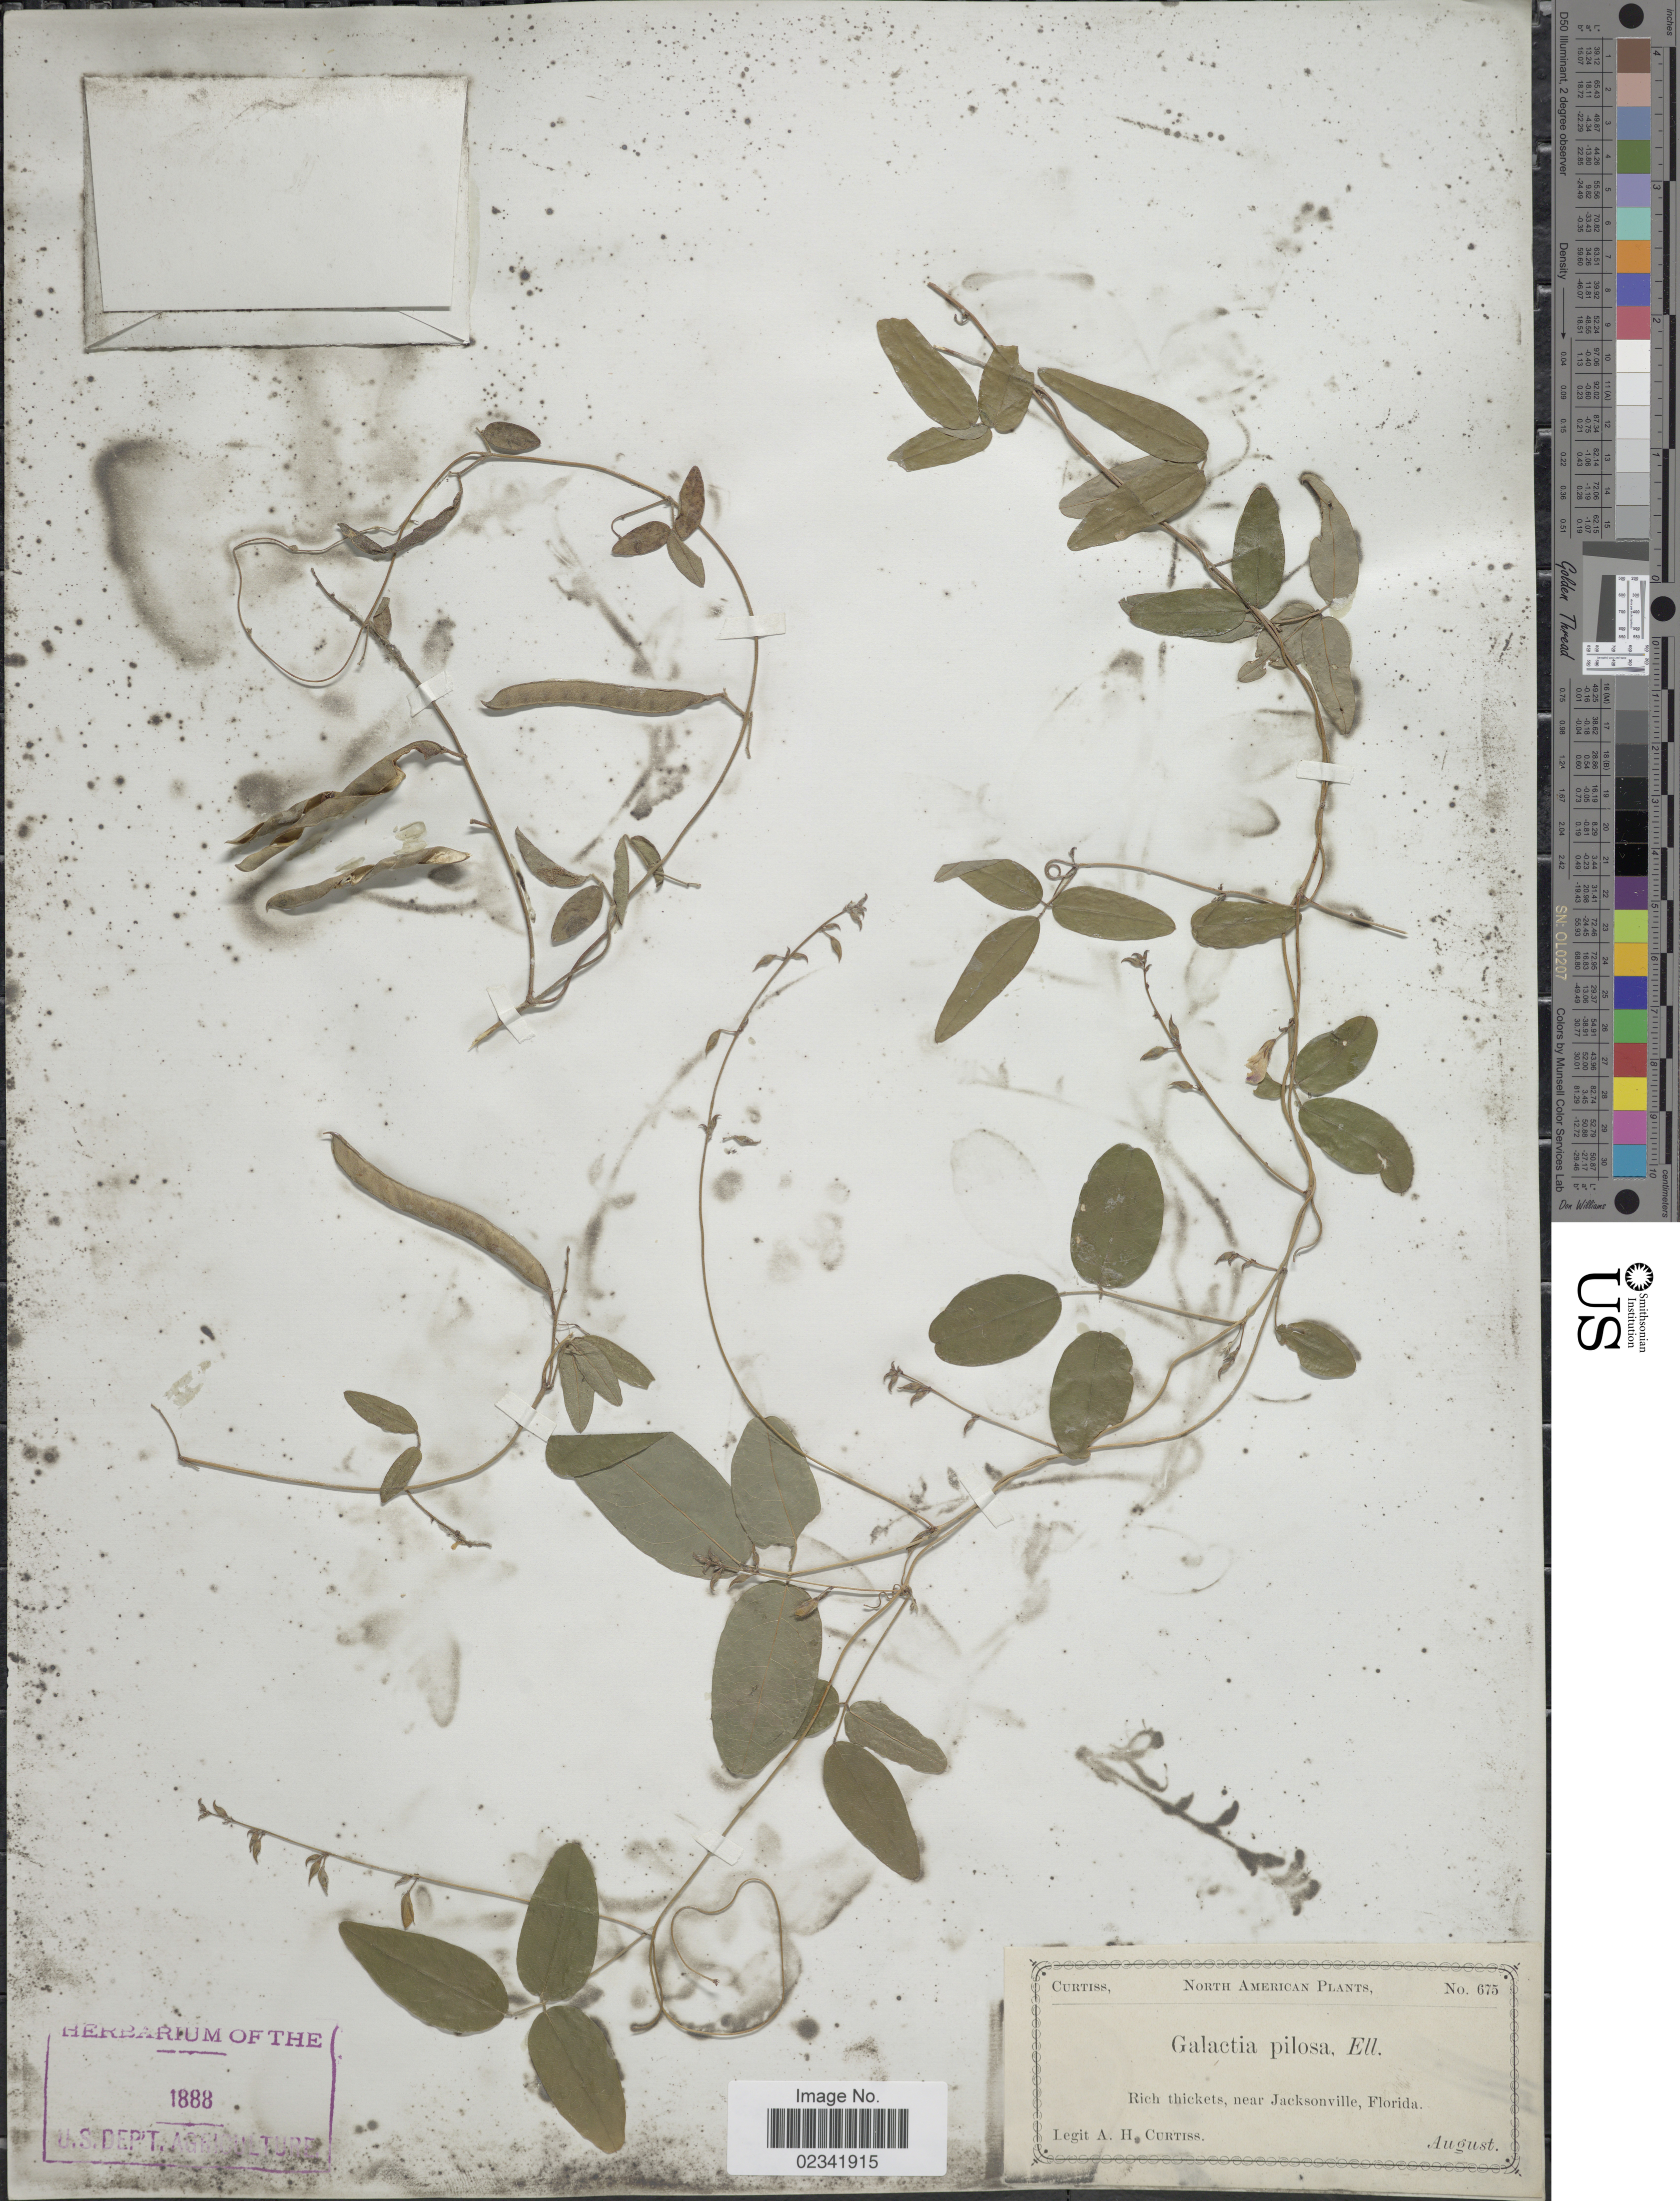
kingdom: Plantae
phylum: Tracheophyta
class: Magnoliopsida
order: Fabales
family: Fabaceae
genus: Galactia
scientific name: Galactia volubilis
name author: (L.) Britton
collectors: A. H. Curtiss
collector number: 675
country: United States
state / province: Florida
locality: Rich thickets, near Jacksonville, Florida